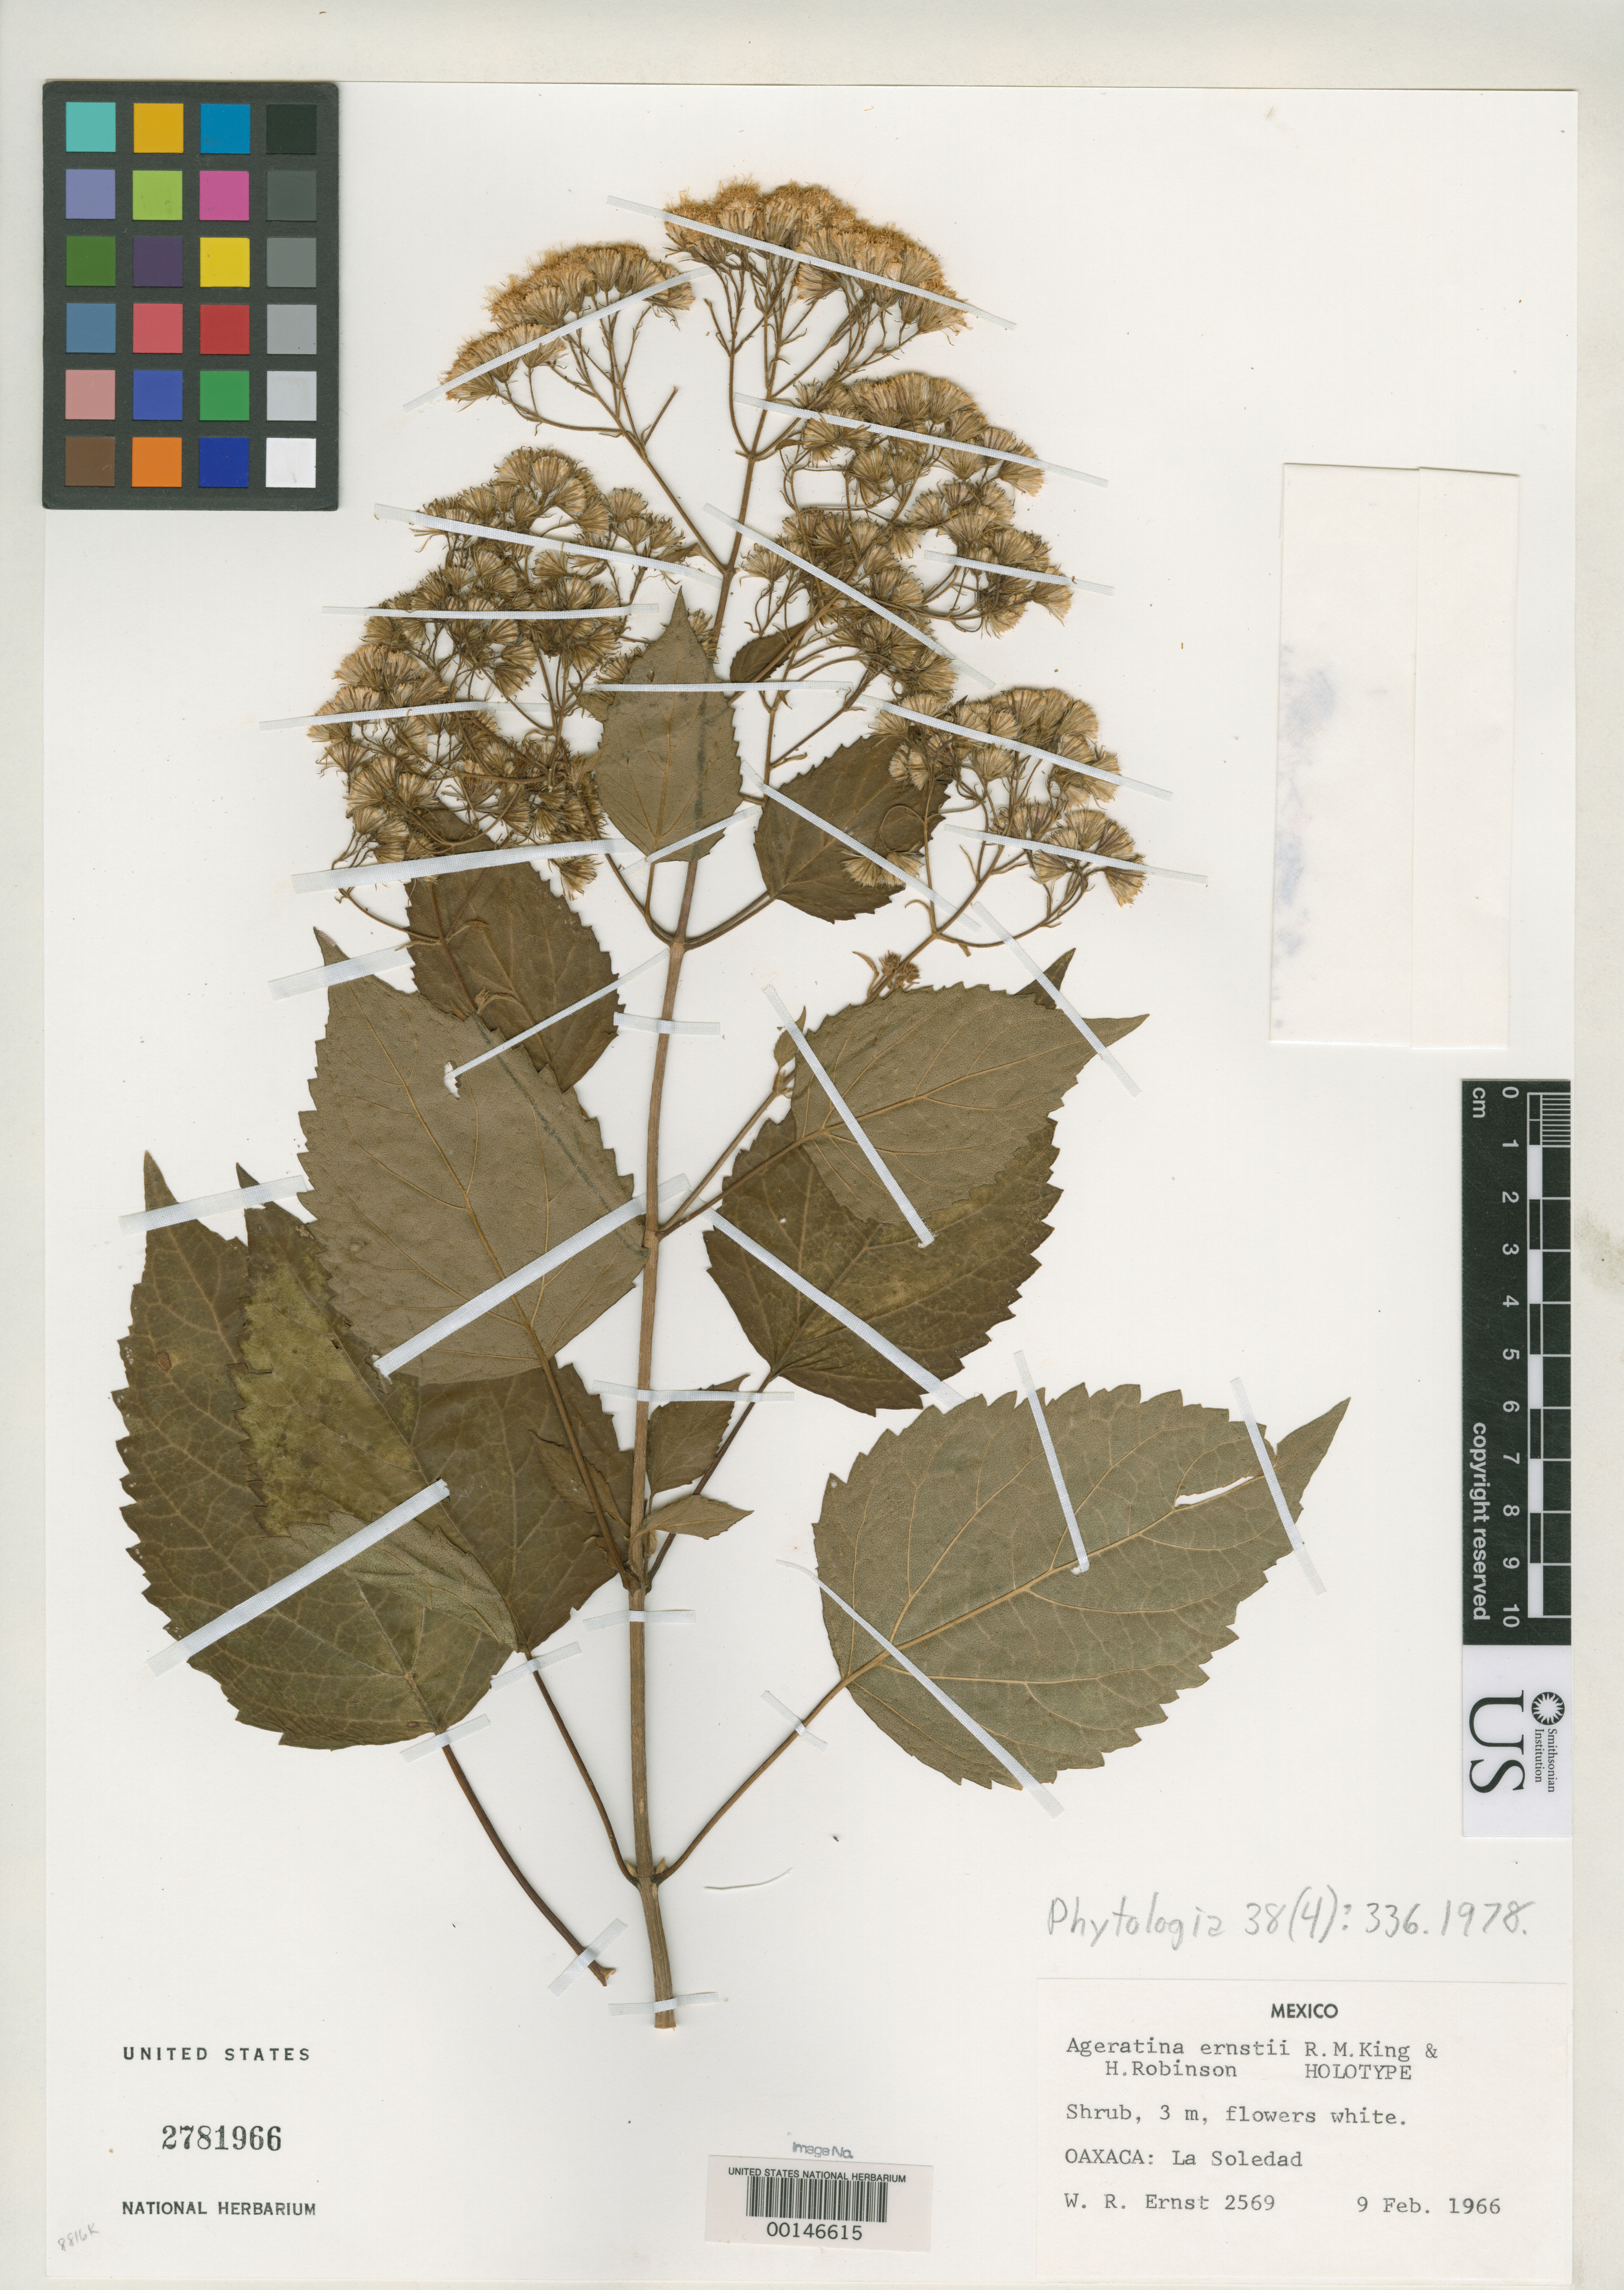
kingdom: Plantae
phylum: Tracheophyta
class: Magnoliopsida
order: Asterales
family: Asteraceae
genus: Ageratina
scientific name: Ageratina ernstii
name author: R.M. King & H. Rob.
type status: Holotype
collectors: W. R. Ernst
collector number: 2569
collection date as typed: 09 Feb 1966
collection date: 1966-02-09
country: Mexico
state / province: Oaxaca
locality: La Soledad.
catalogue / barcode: US 2781966